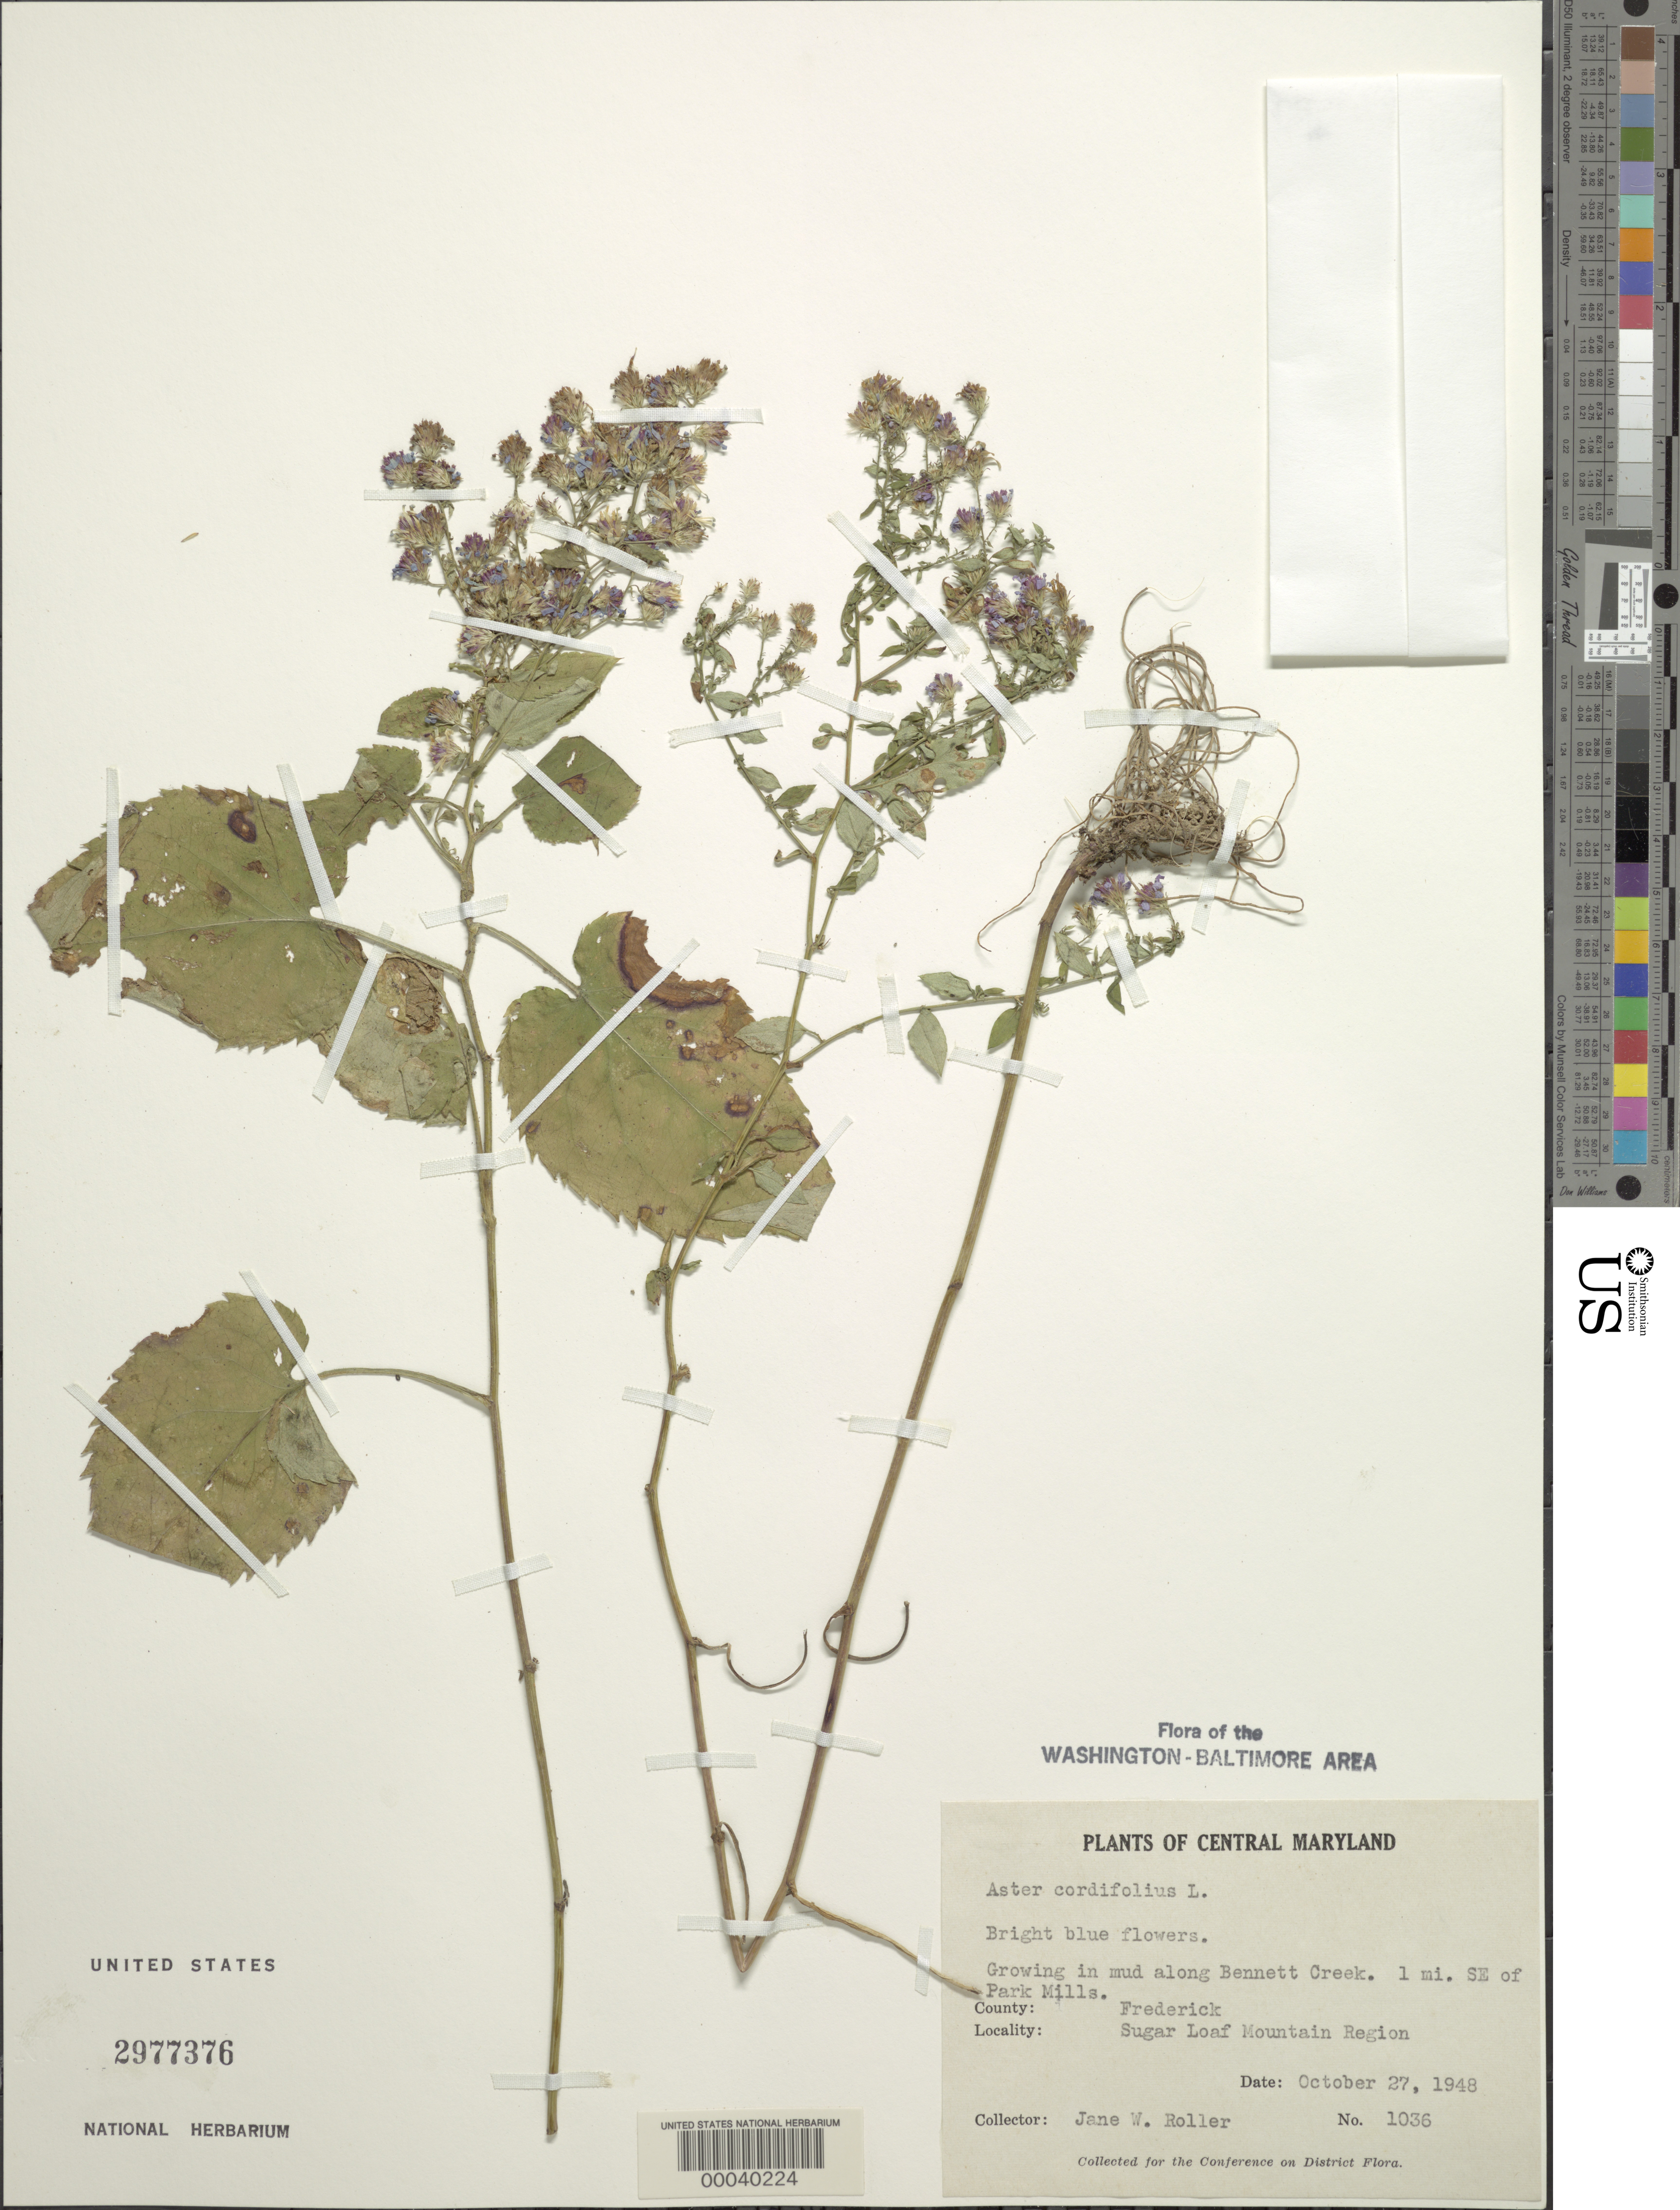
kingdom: Plantae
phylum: Tracheophyta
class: Magnoliopsida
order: Asterales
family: Asteraceae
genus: Symphyotrichum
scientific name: Symphyotrichum cordifolium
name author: (L.) G.L. Nesom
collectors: J. W. Roller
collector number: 1036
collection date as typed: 27 Oct 1948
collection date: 1948-10-27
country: United States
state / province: Maryland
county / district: Frederick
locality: Bennett Creek, SE of Park Mills Sugar Loaf Mountain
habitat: Mud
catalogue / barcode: US 2977376